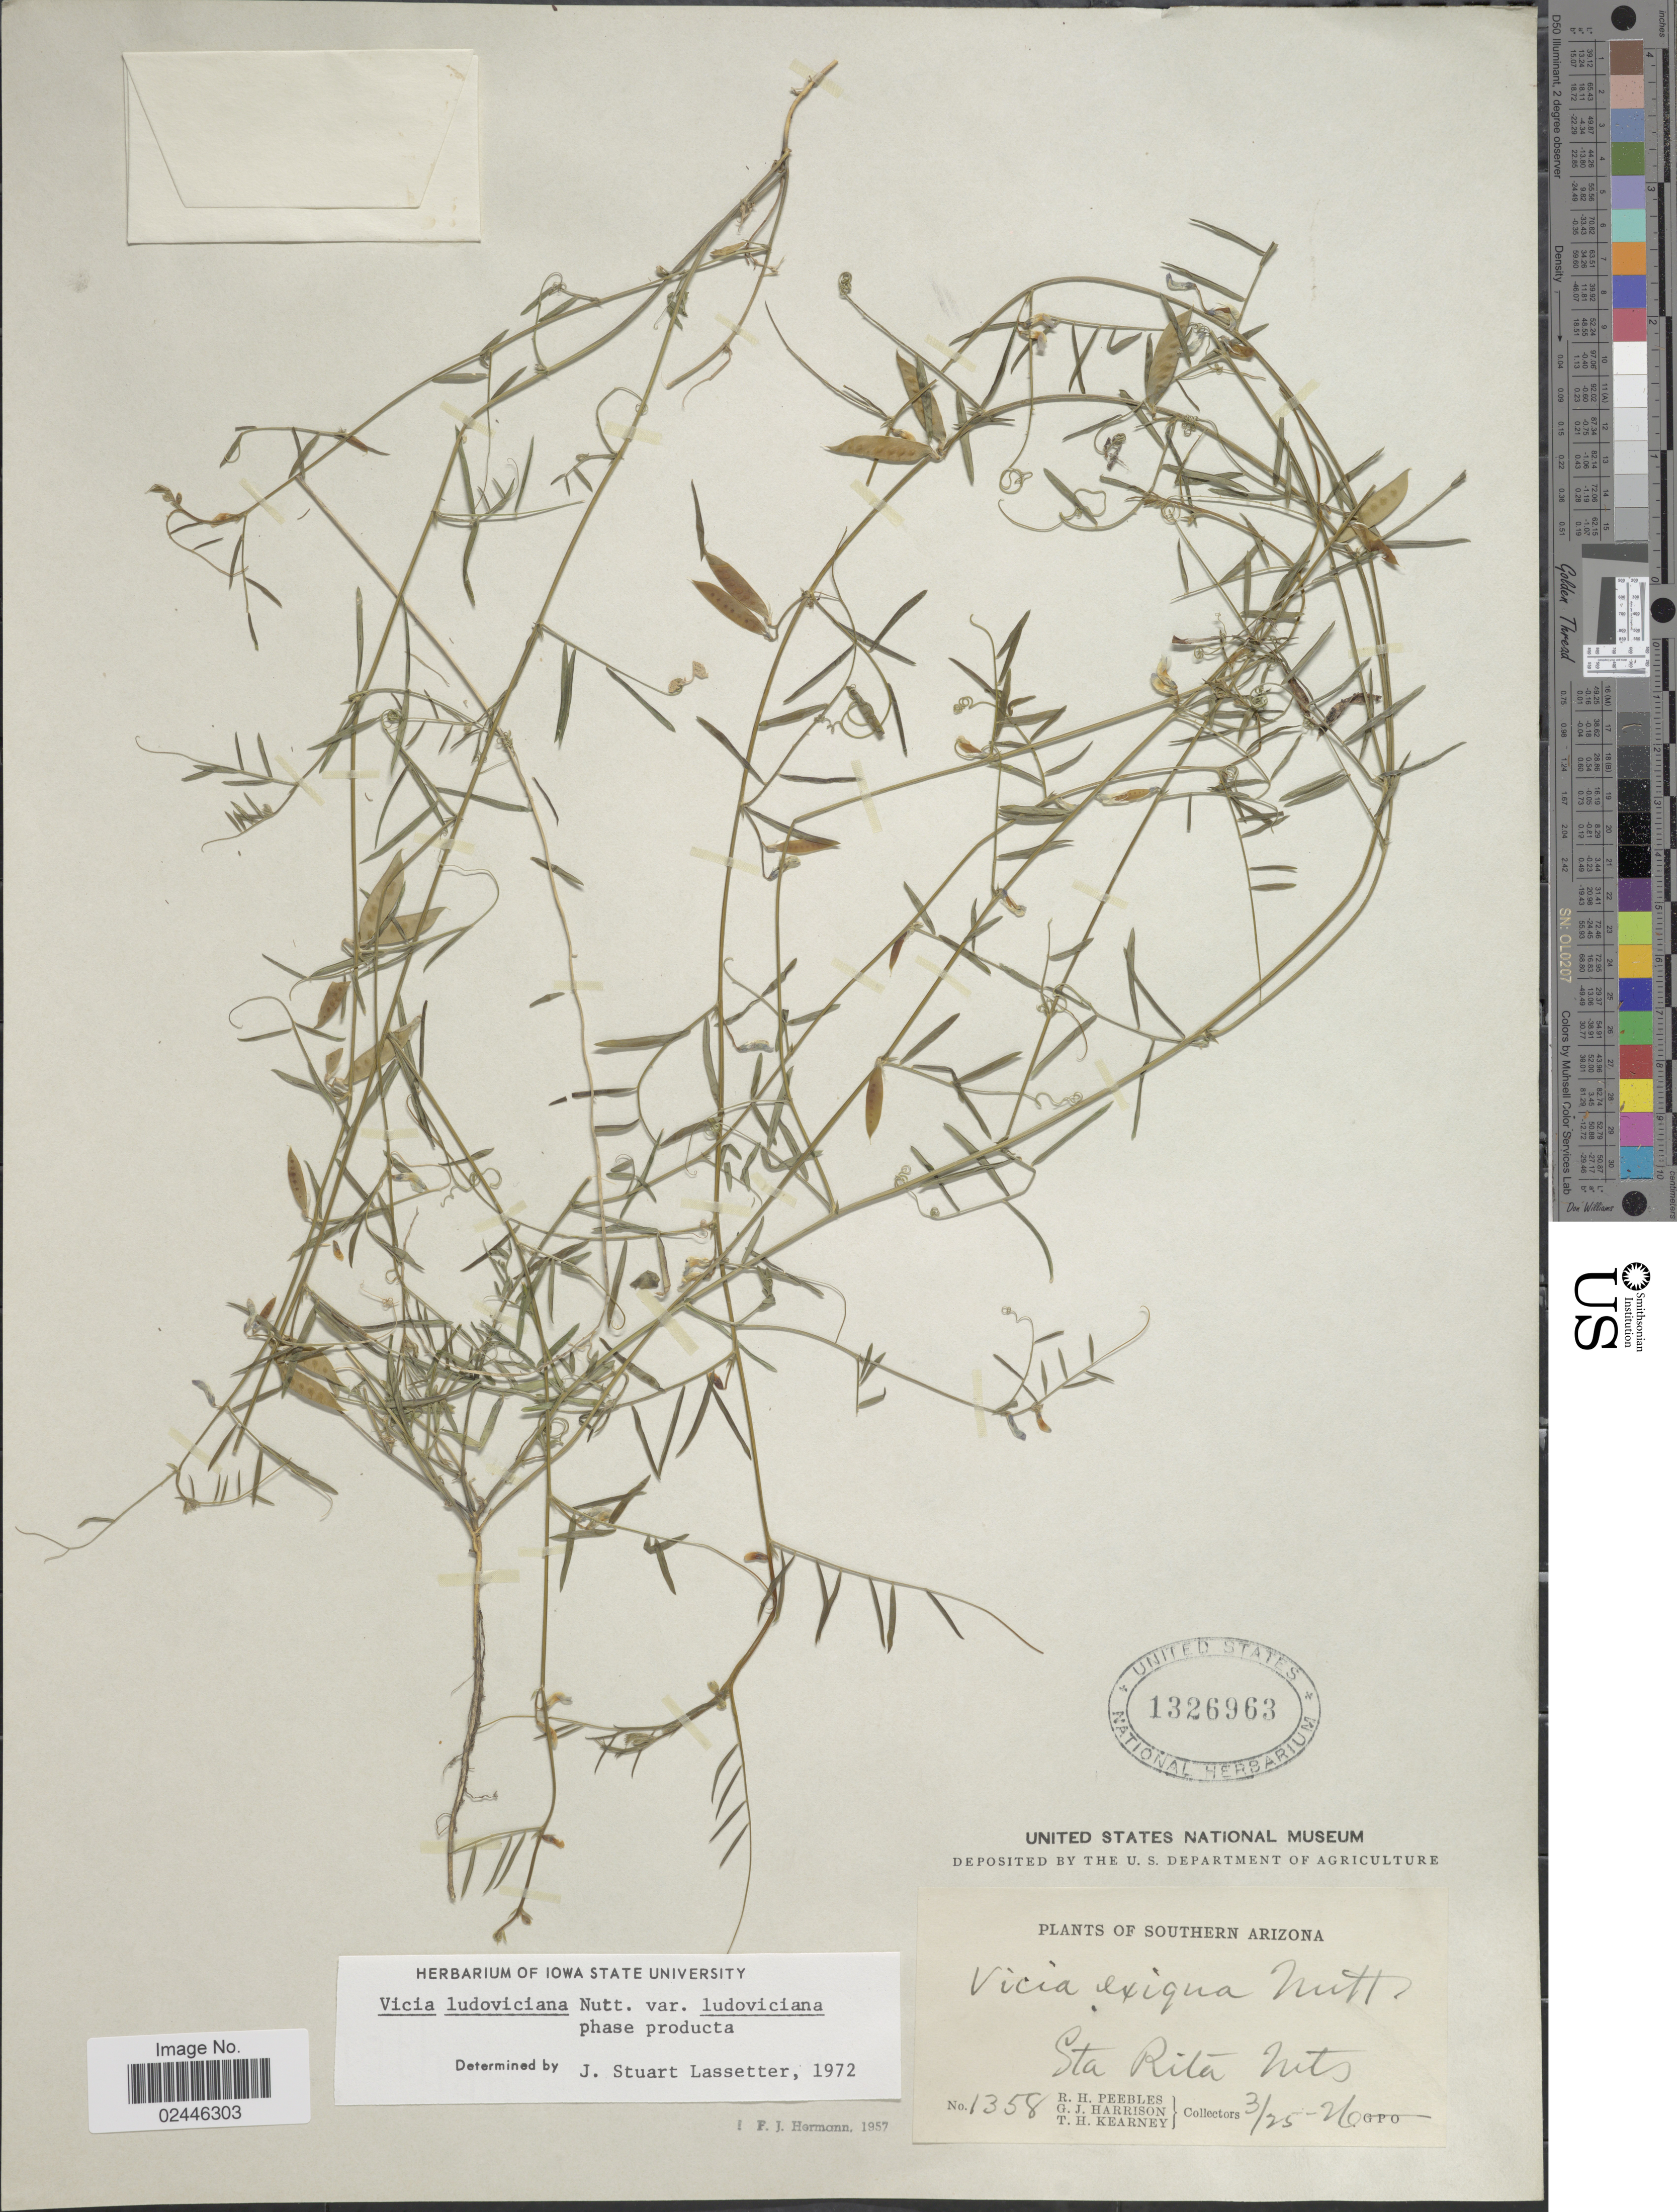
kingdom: Plantae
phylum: Tracheophyta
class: Magnoliopsida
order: Fabales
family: Fabaceae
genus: Vicia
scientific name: Vicia ludoviciana var. ludoviciana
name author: Nutt. ex Torr. & A. Gray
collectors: R. H. Peebles, G. J. Harrison & T. H. Kearney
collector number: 1358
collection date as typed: Transcribed d/m/y: 25/3/26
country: United States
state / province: Arizona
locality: Southern Arizona, Sta Rita Mts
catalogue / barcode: US 1326963